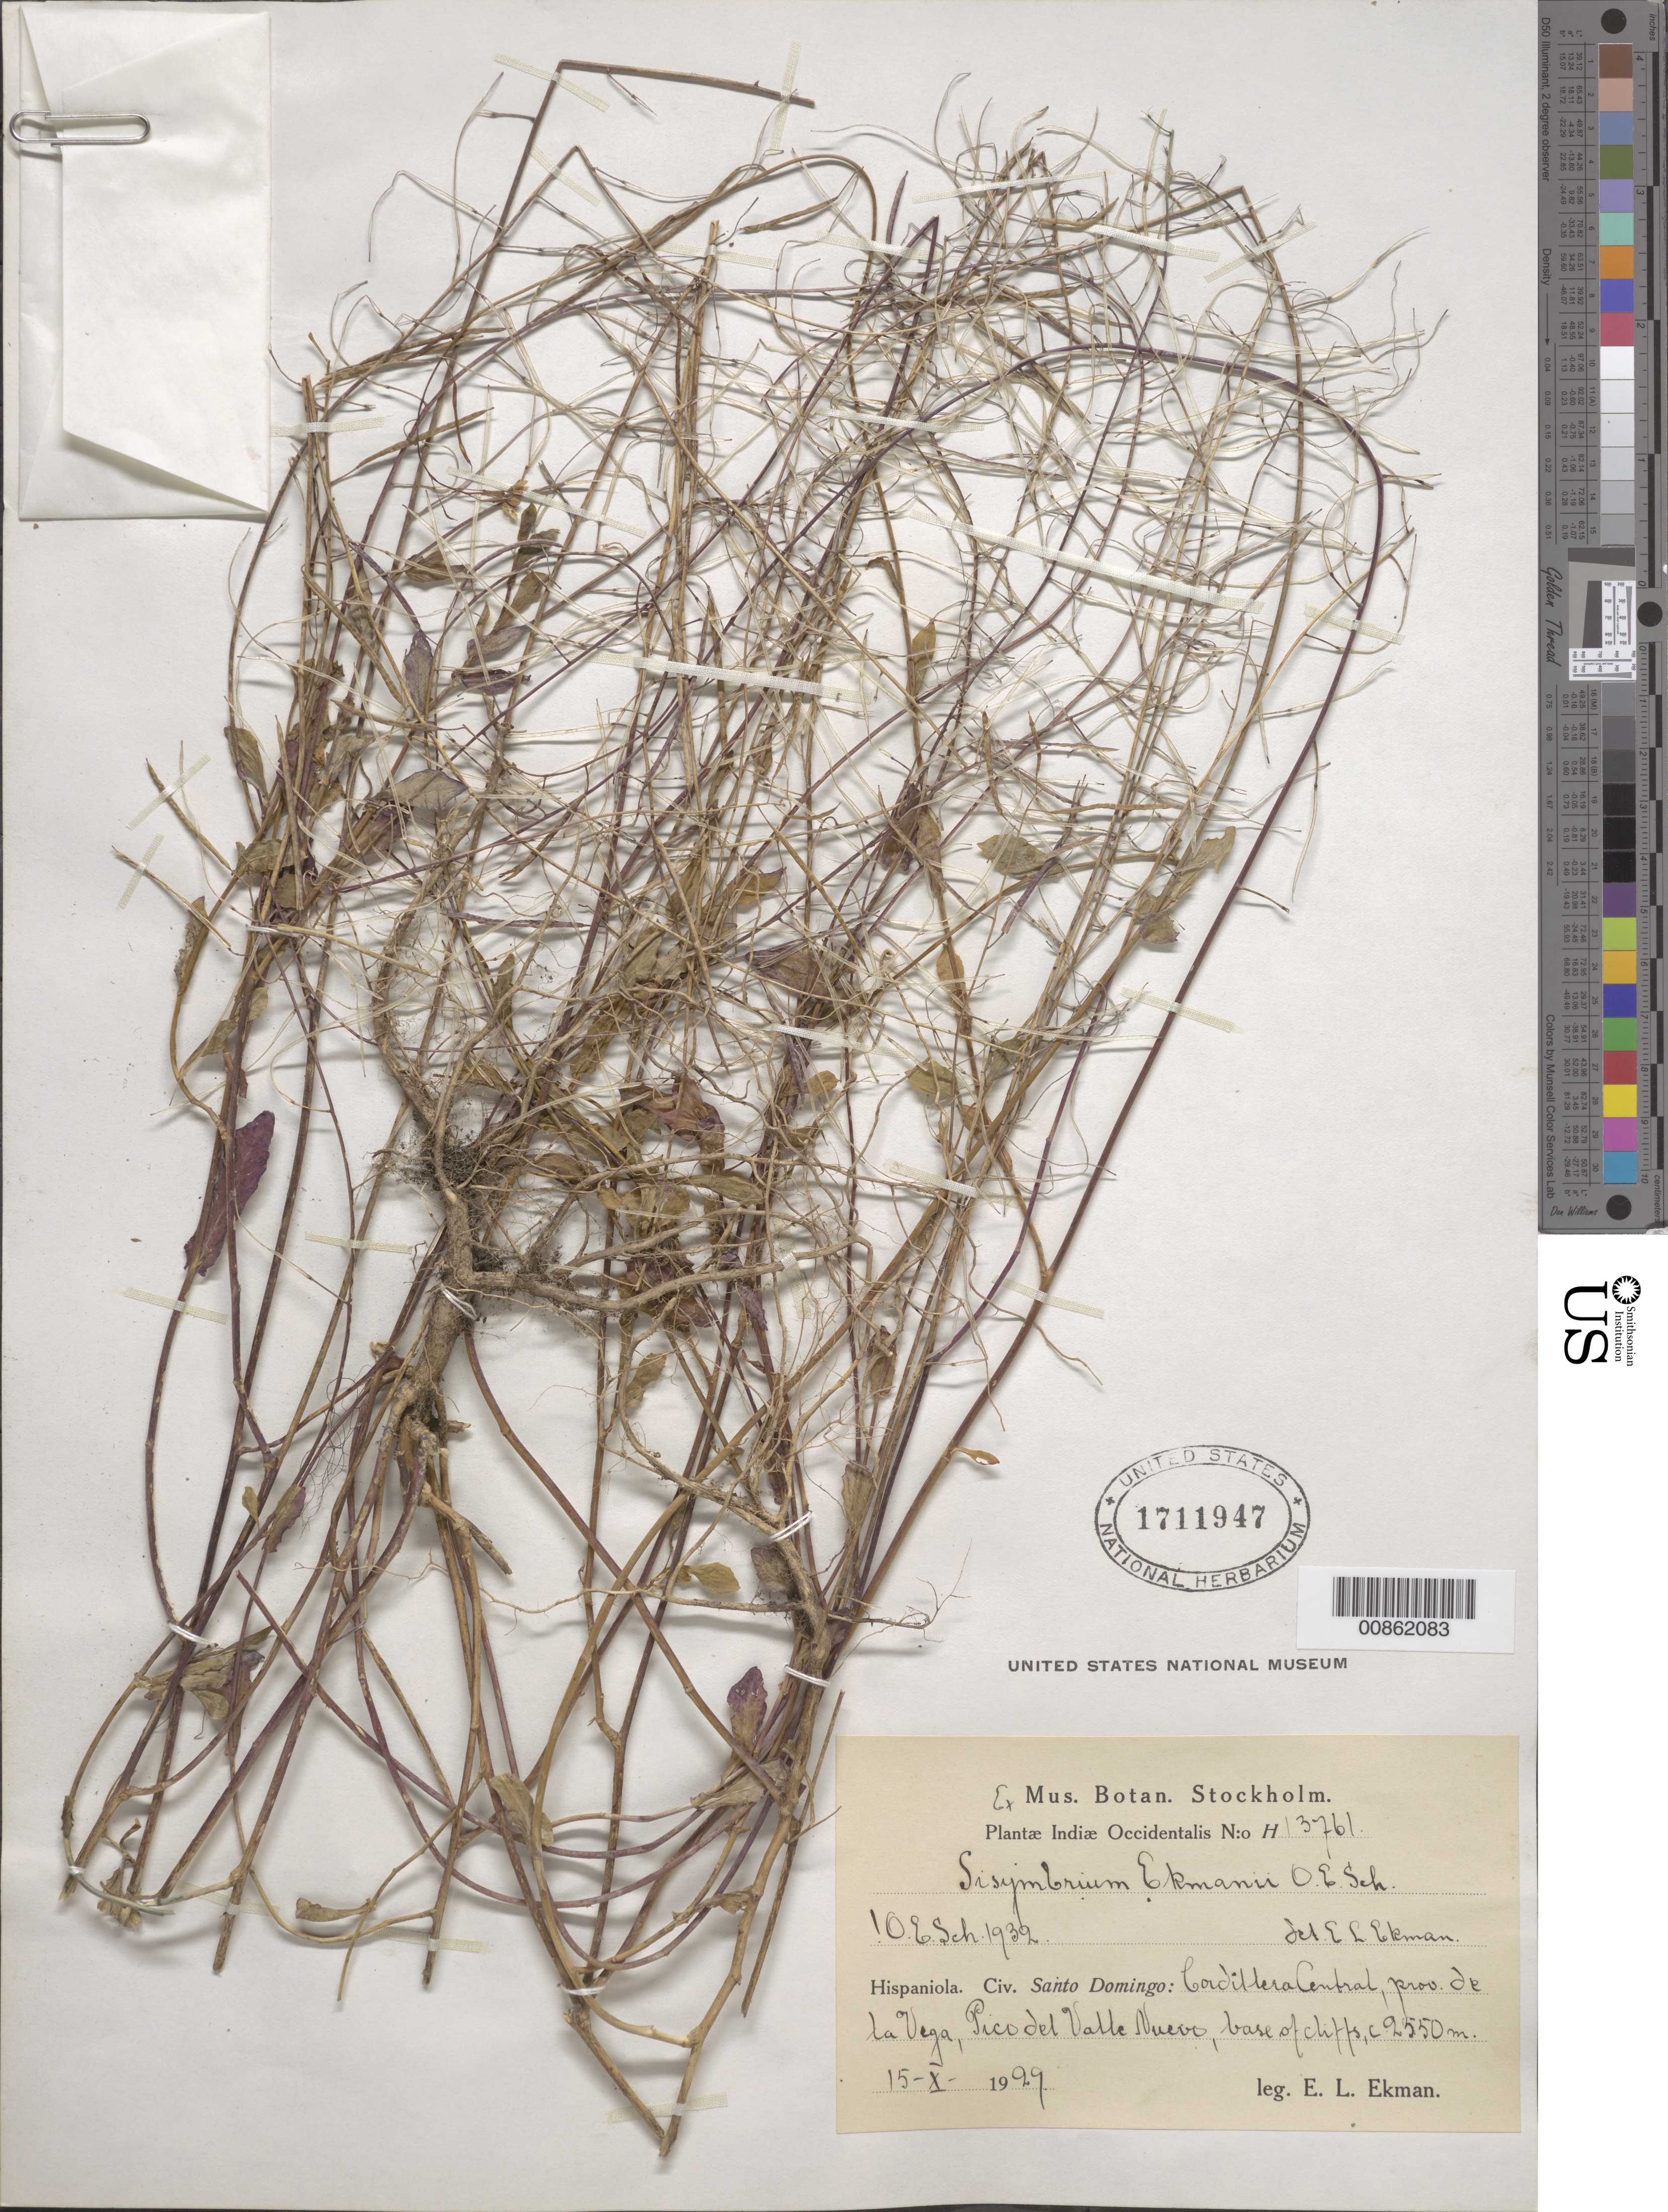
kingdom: Plantae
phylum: Tracheophyta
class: Magnoliopsida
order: Brassicales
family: Brassicaceae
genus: Sisymbrium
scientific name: Sisymbrium ekmanii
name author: O.E. Schulz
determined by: Schulz, Otto E.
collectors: E. L. Ekman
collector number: H 13761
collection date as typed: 15 Oct 1929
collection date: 1929-10-15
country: Dominican Republic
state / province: La Vega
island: Hispaniola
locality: Cordillera Central, Pico del Valle Nuevo.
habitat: Base of cliffs.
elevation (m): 2550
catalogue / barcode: US 1711947